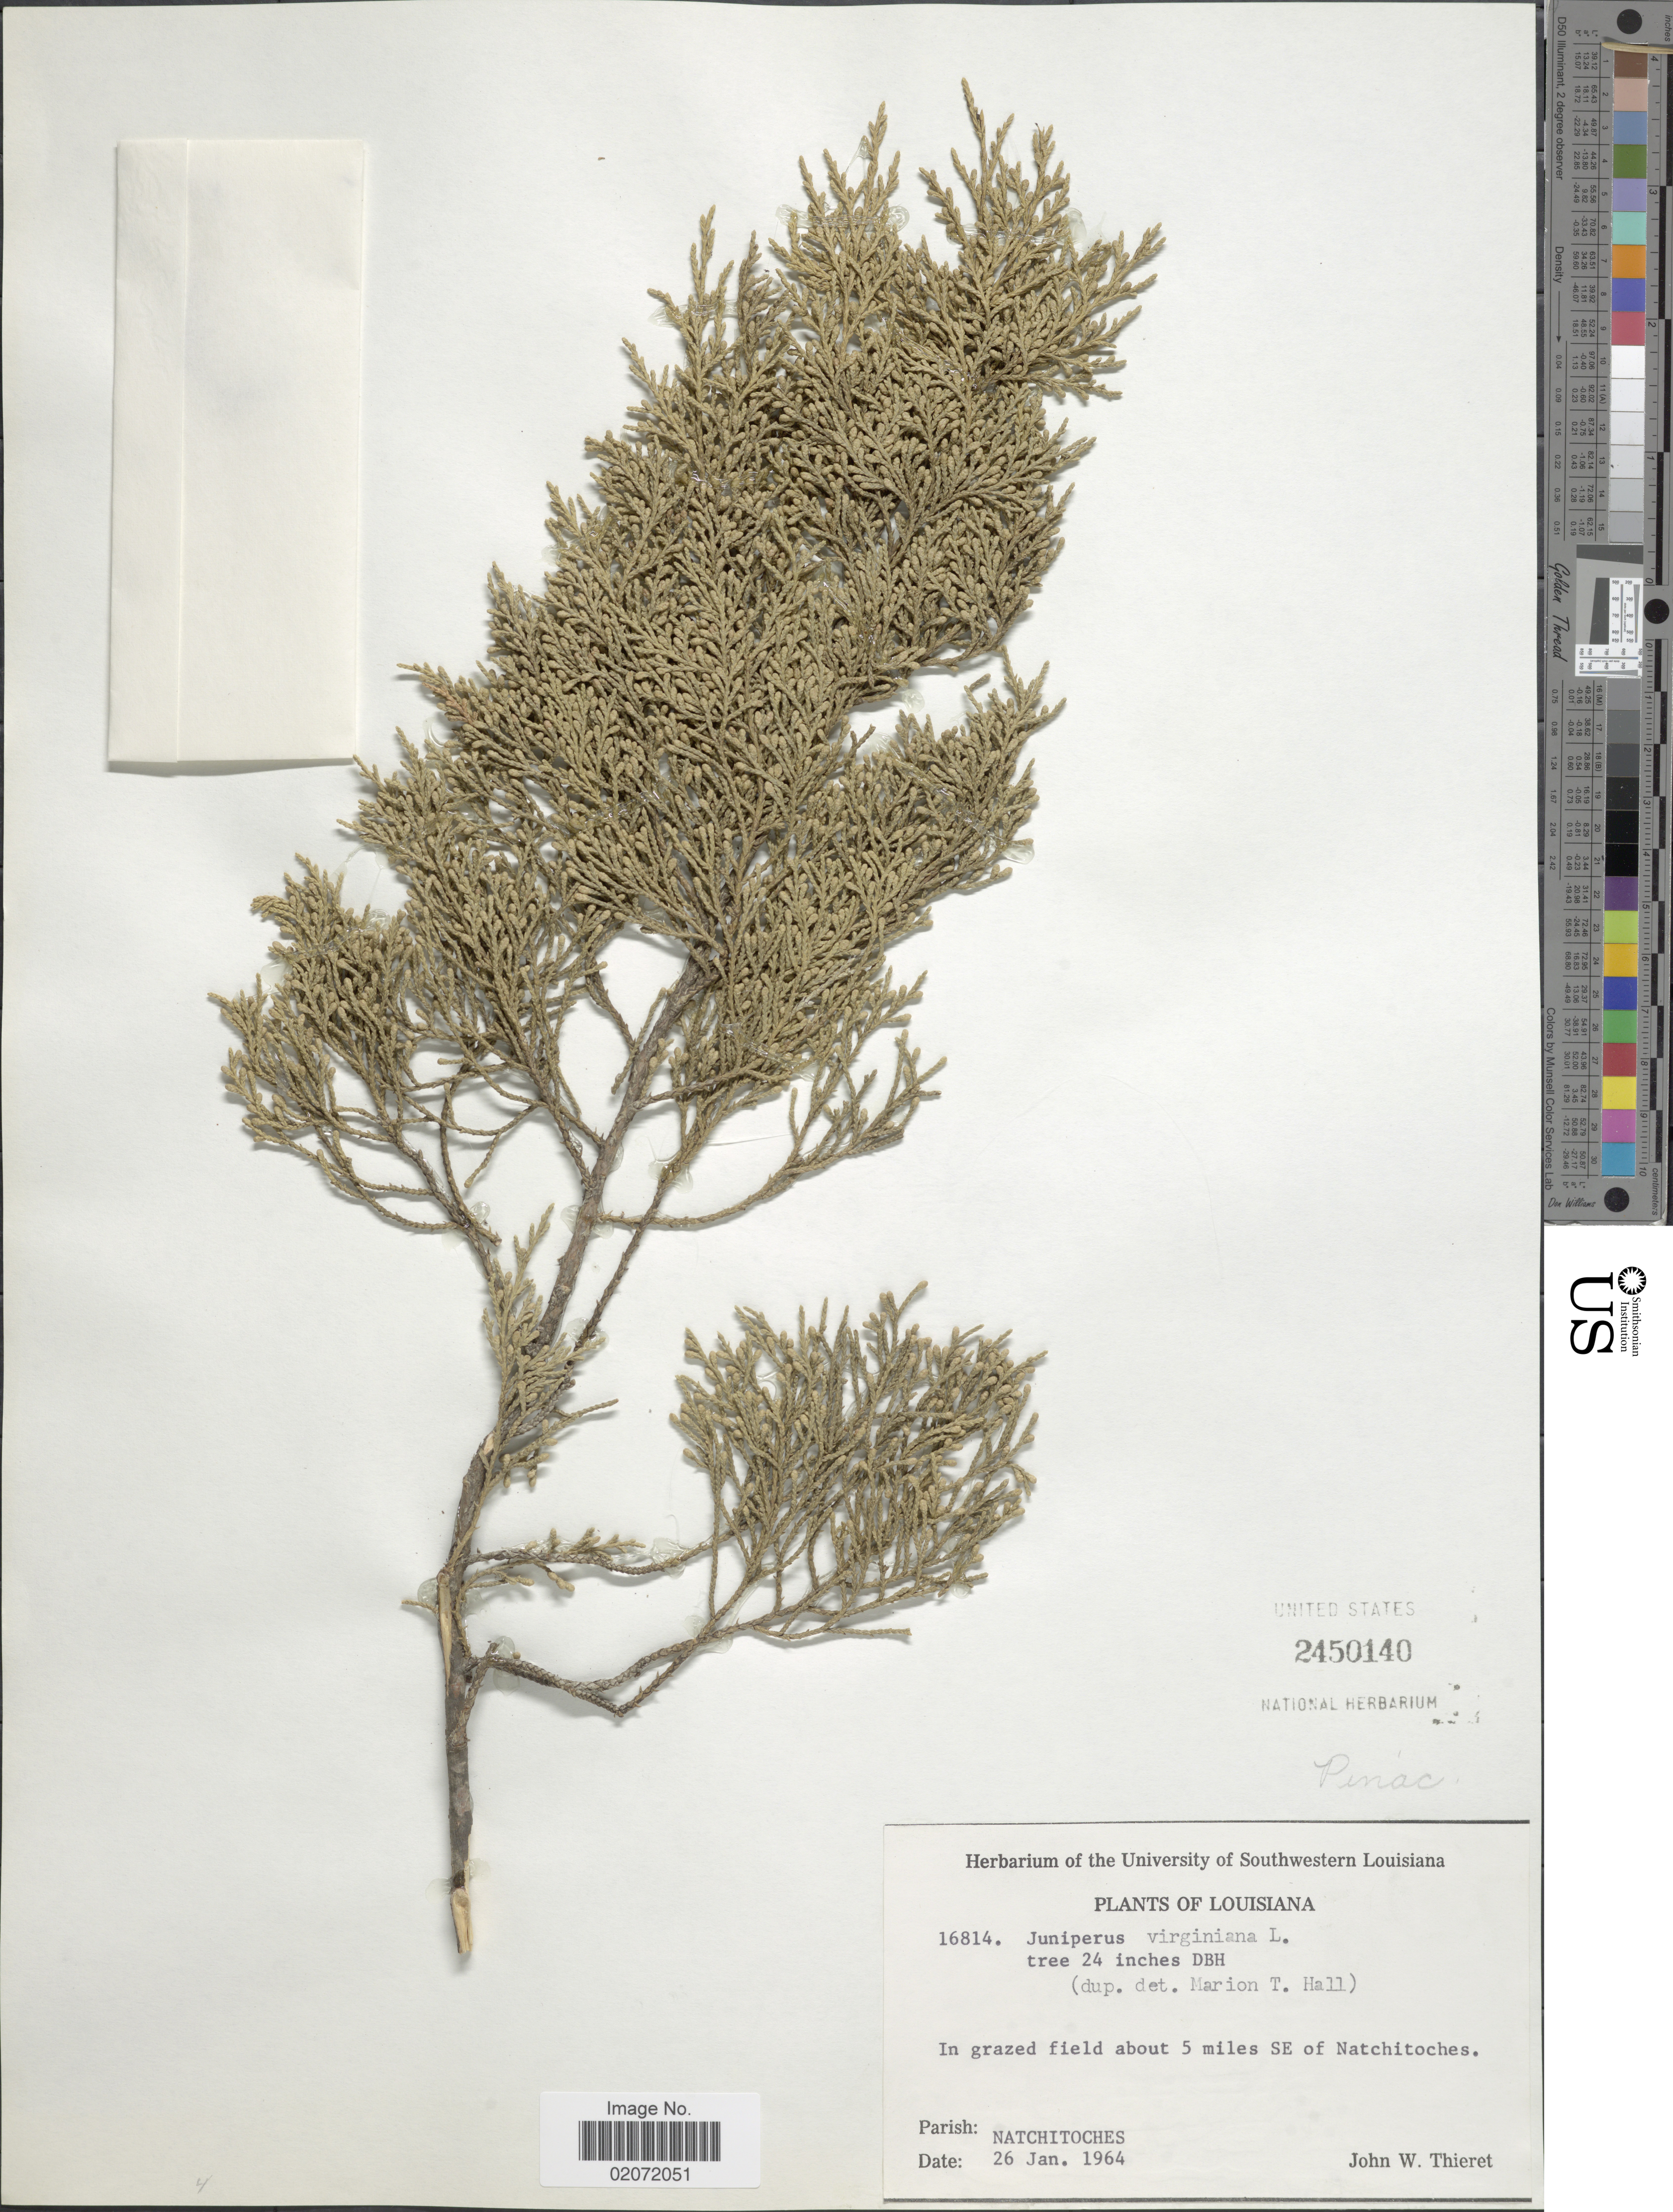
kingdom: Plantae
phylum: Tracheophyta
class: Pinopsida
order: Pinales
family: Cupressaceae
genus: Juniperus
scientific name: Juniperus virginiana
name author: L.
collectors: J. W. Thieret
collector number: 16814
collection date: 1964-01-26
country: United States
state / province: Louisiana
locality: About 5 miles SE of Natchitoches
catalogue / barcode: US 2450140